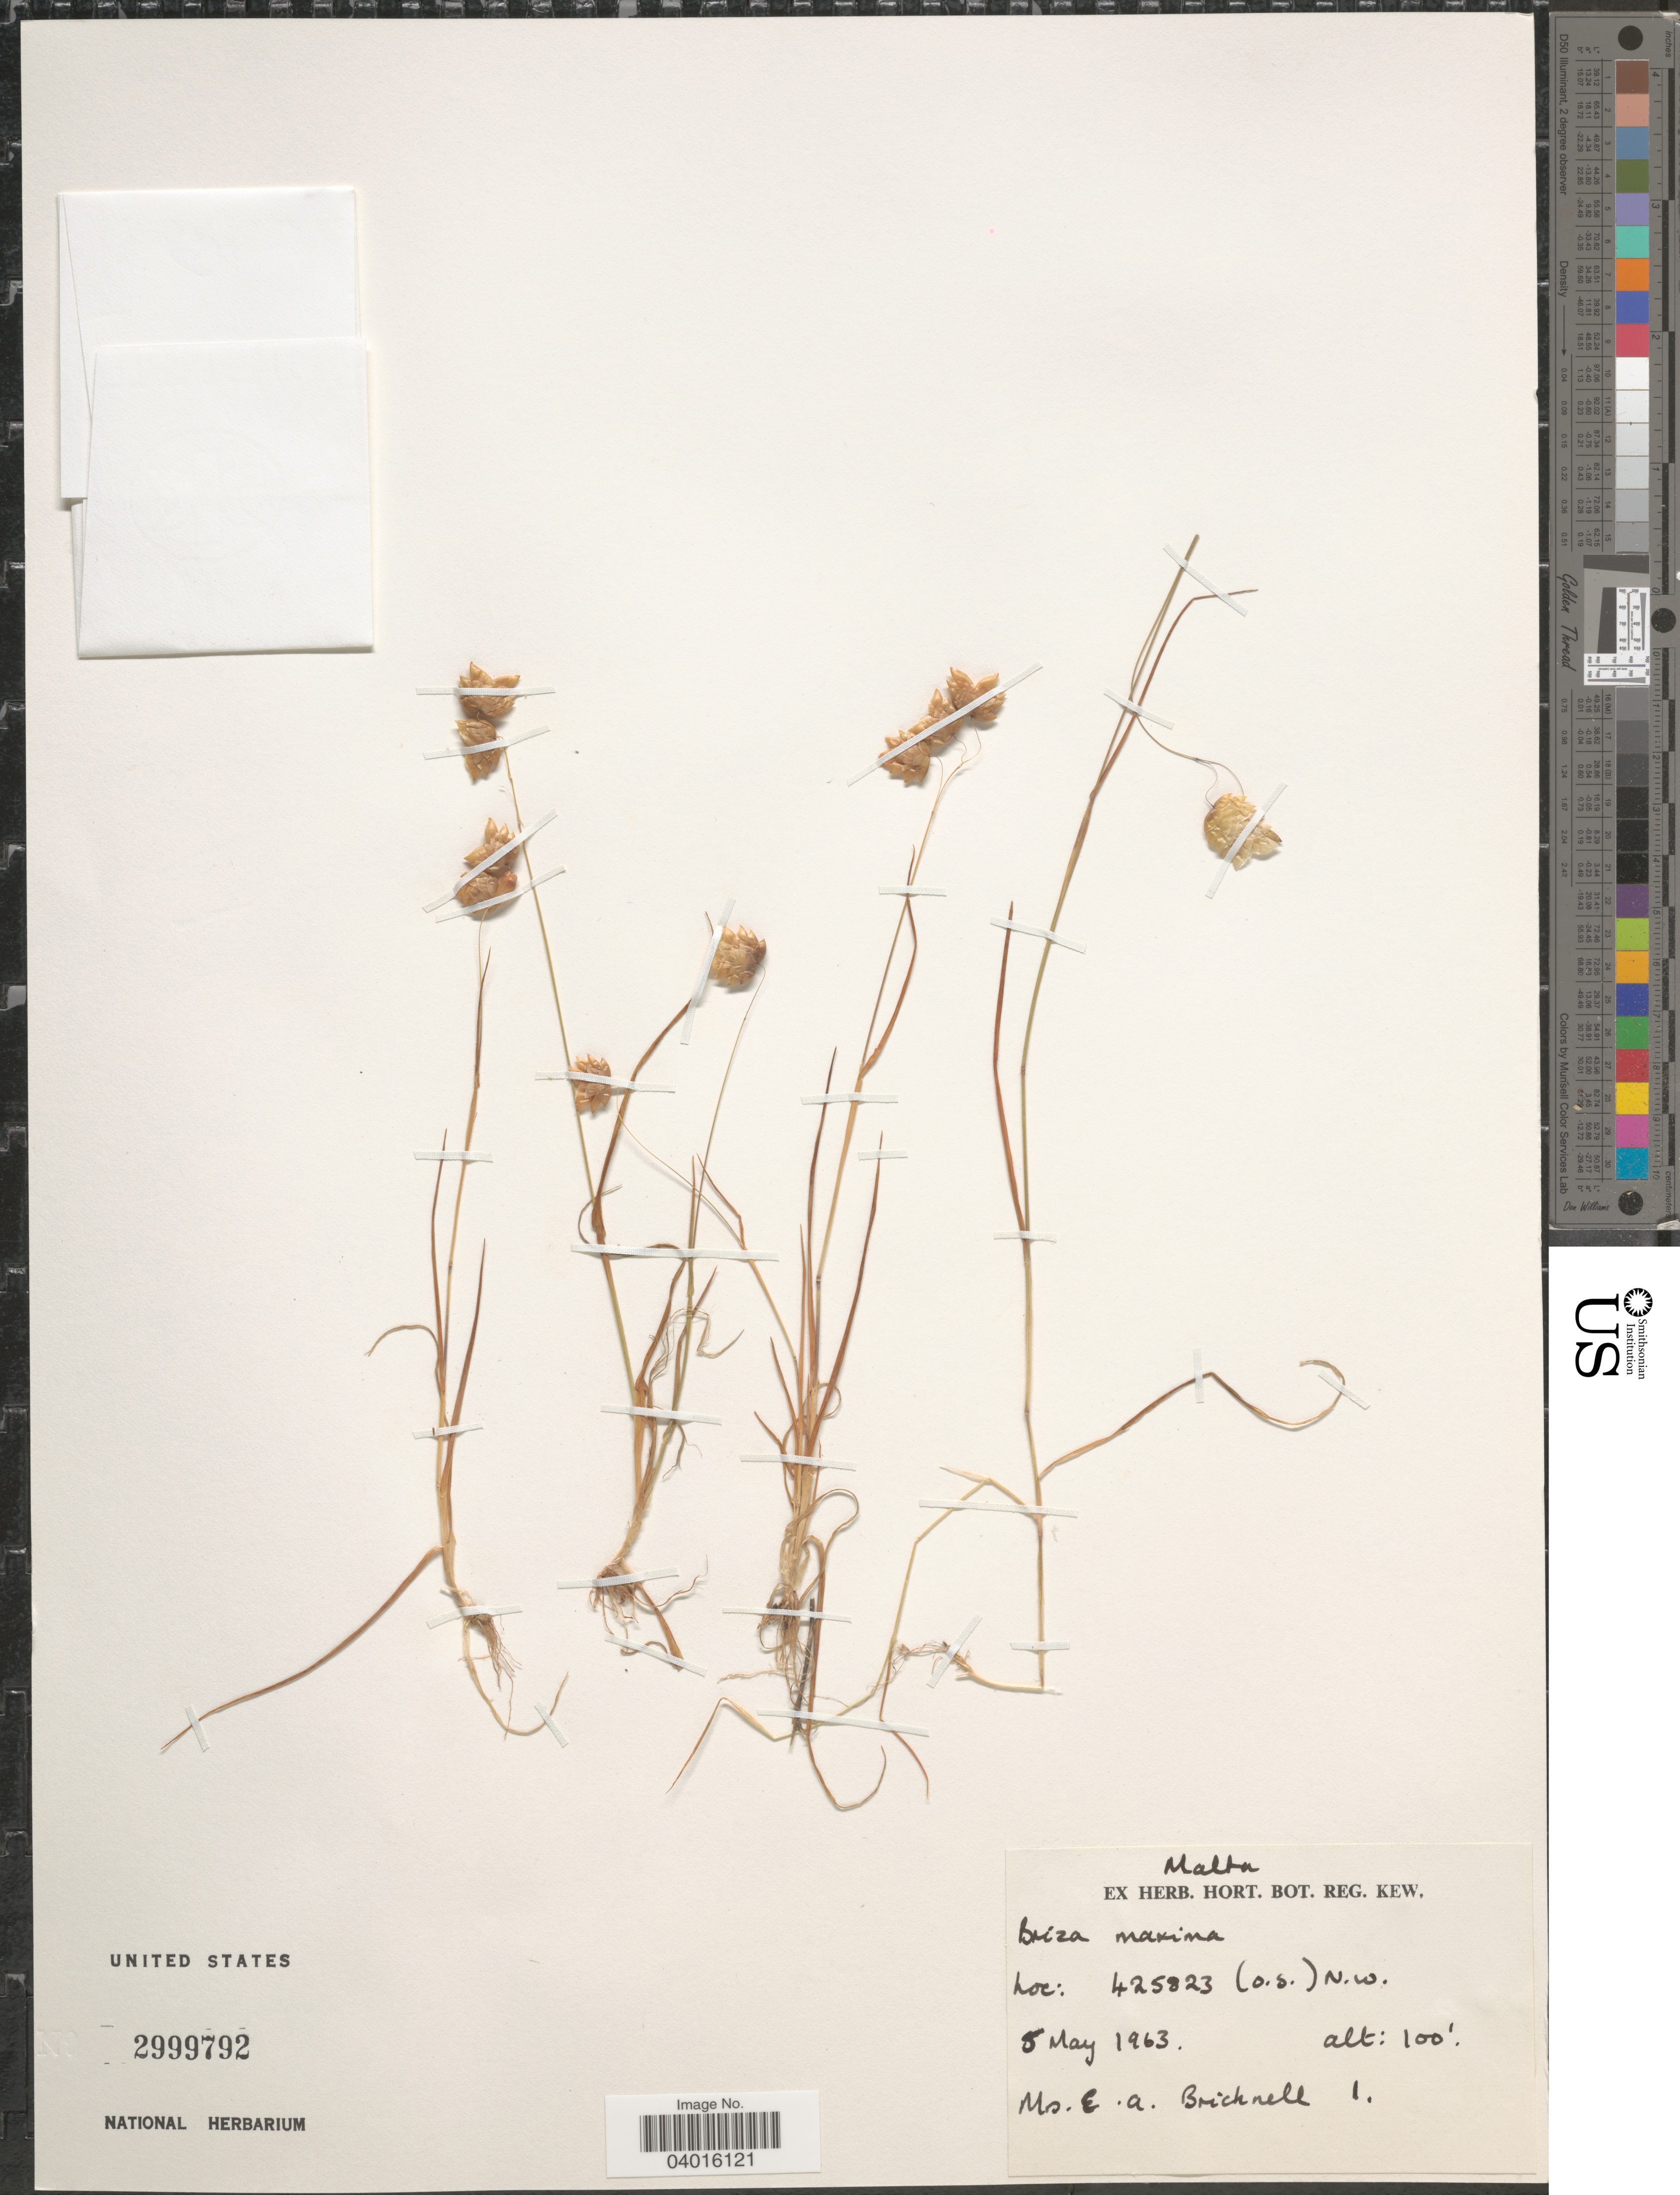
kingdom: Plantae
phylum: Tracheophyta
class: Liliopsida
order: Poales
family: Poaceae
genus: Briza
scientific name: Briza maxima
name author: L.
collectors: C. Bricknell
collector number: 1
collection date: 1963-05-05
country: Malta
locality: Malta. 425823 (o.s.) N.W.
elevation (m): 30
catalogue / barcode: US 2999792